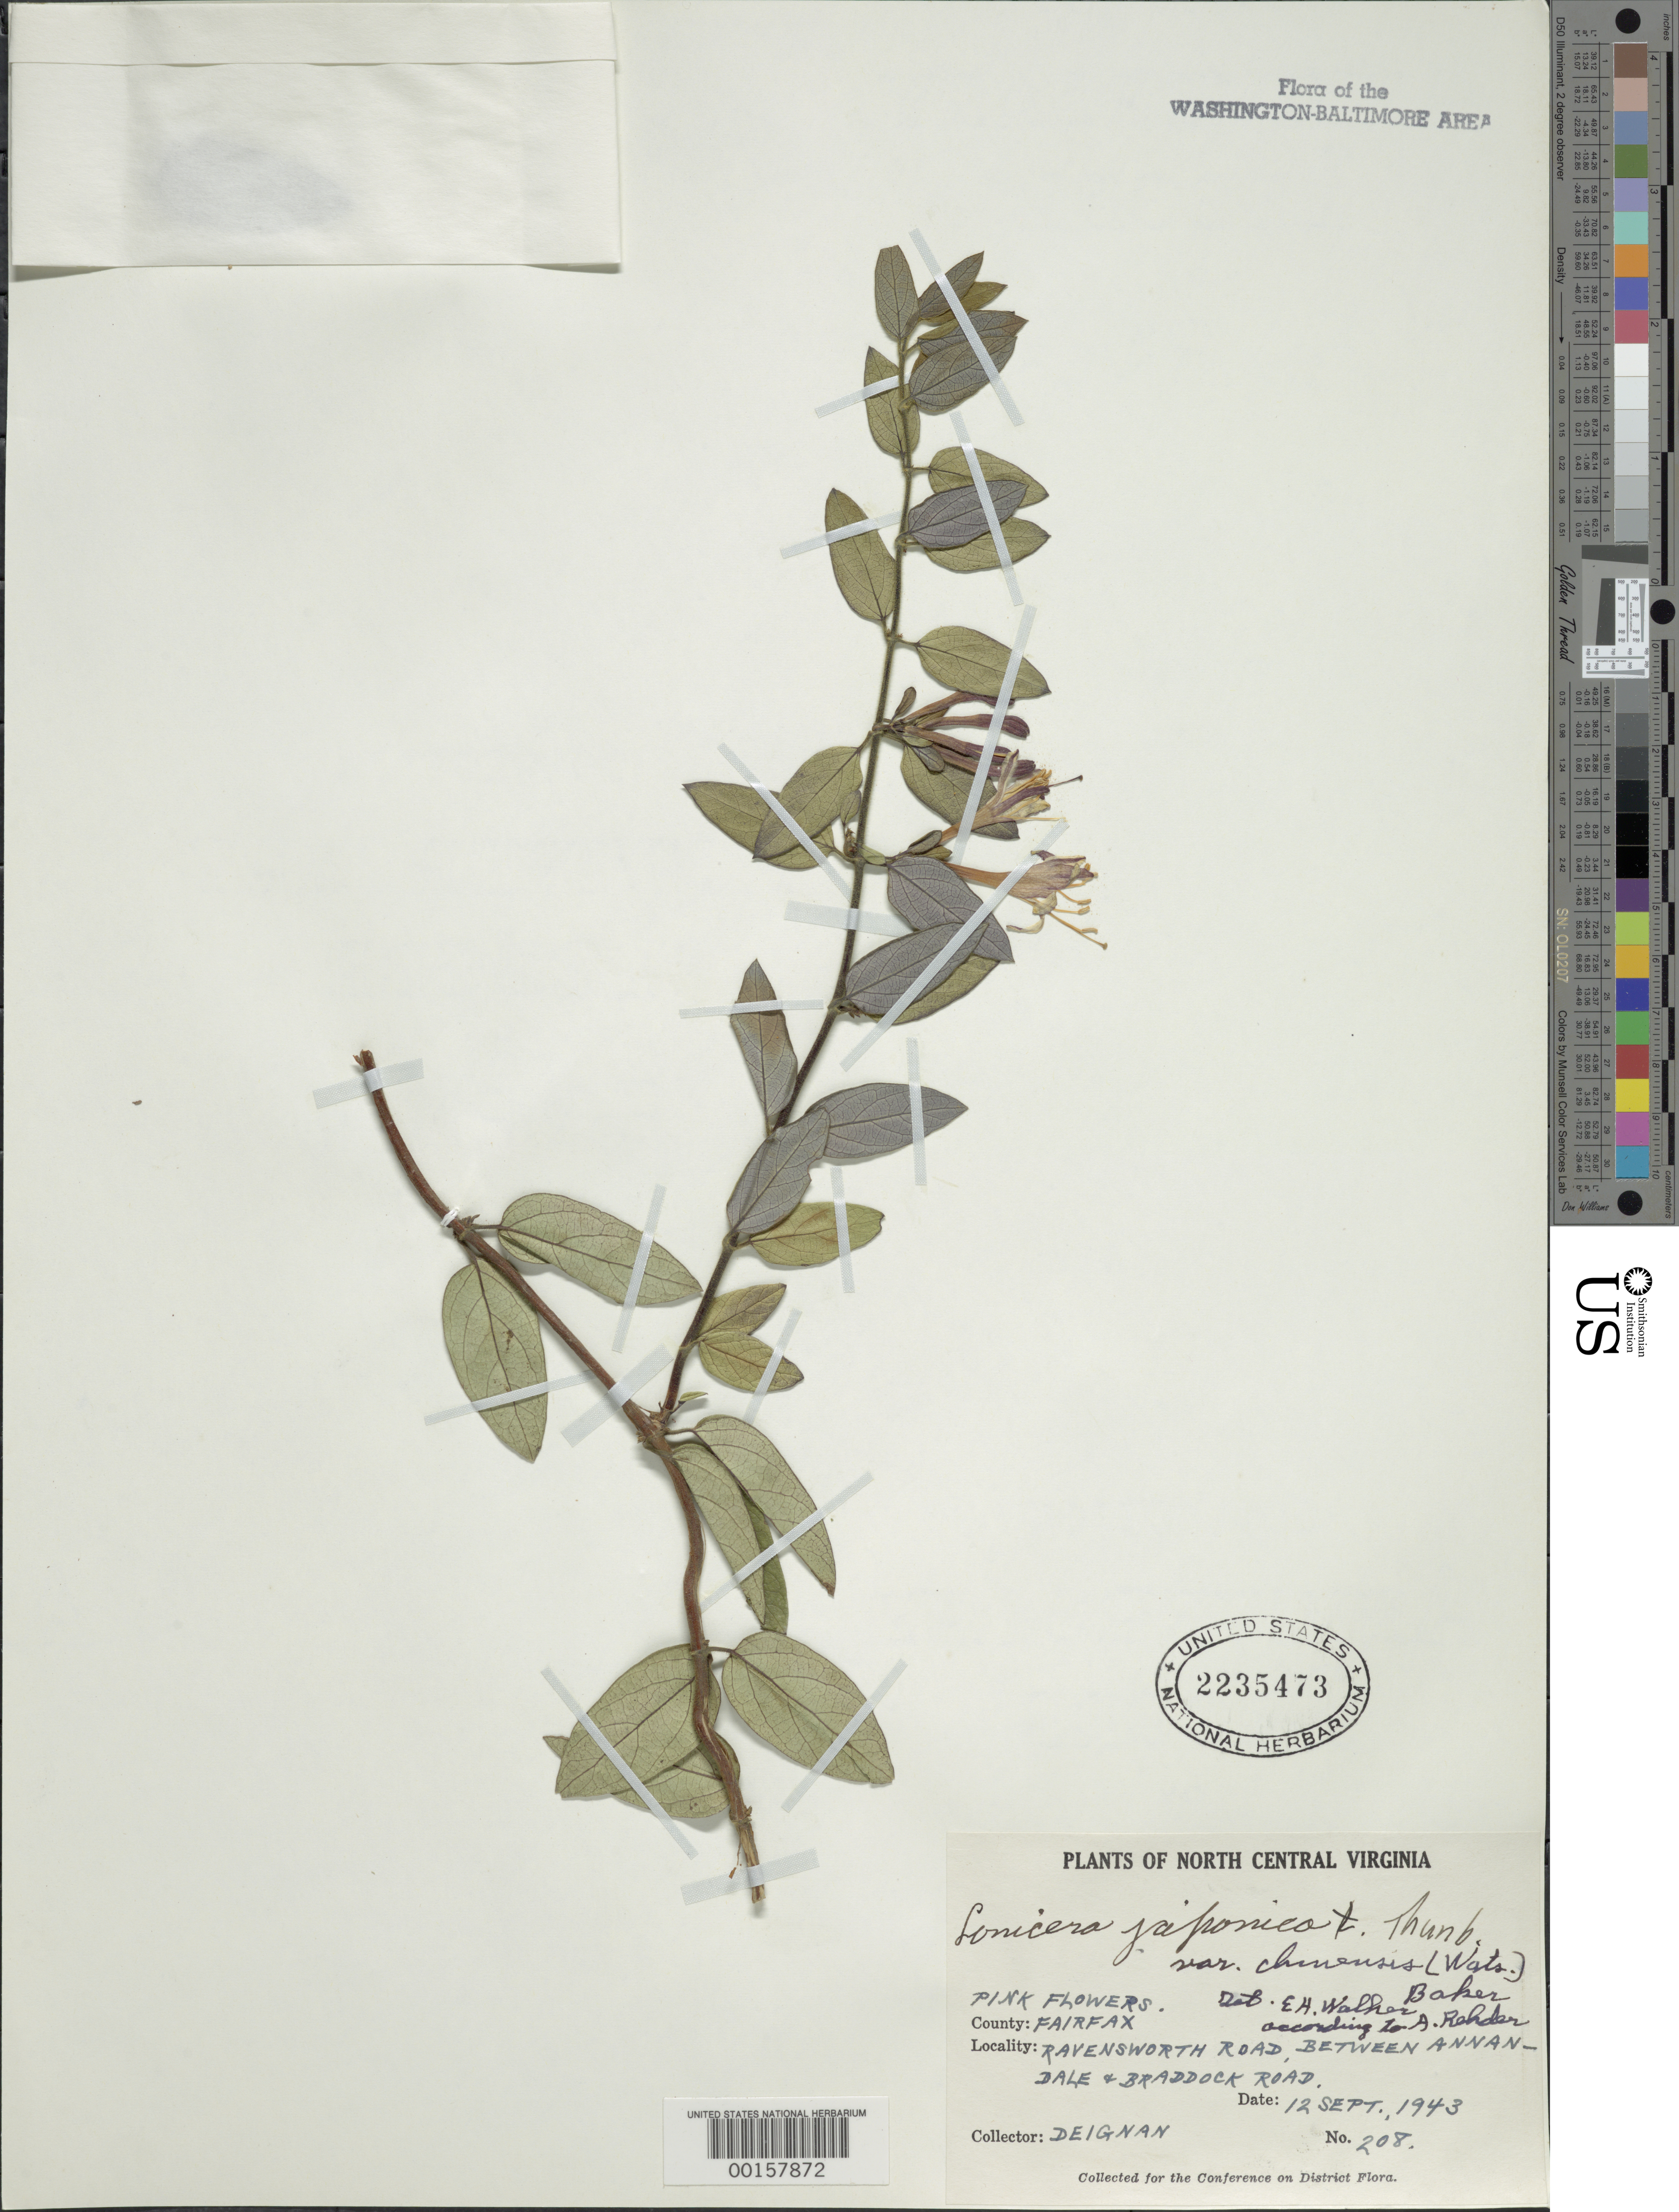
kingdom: Plantae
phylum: Tracheophyta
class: Magnoliopsida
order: Dipsacales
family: Caprifoliaceae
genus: Lonicera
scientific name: Lonicera japonica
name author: Thunb.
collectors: H. Deignan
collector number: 208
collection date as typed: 12 Sep 1943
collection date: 1943-09-12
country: United States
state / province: Virginia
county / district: Fairfax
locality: Revensworth Rd. between Annandale and Braddock Rd.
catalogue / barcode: US 2235473